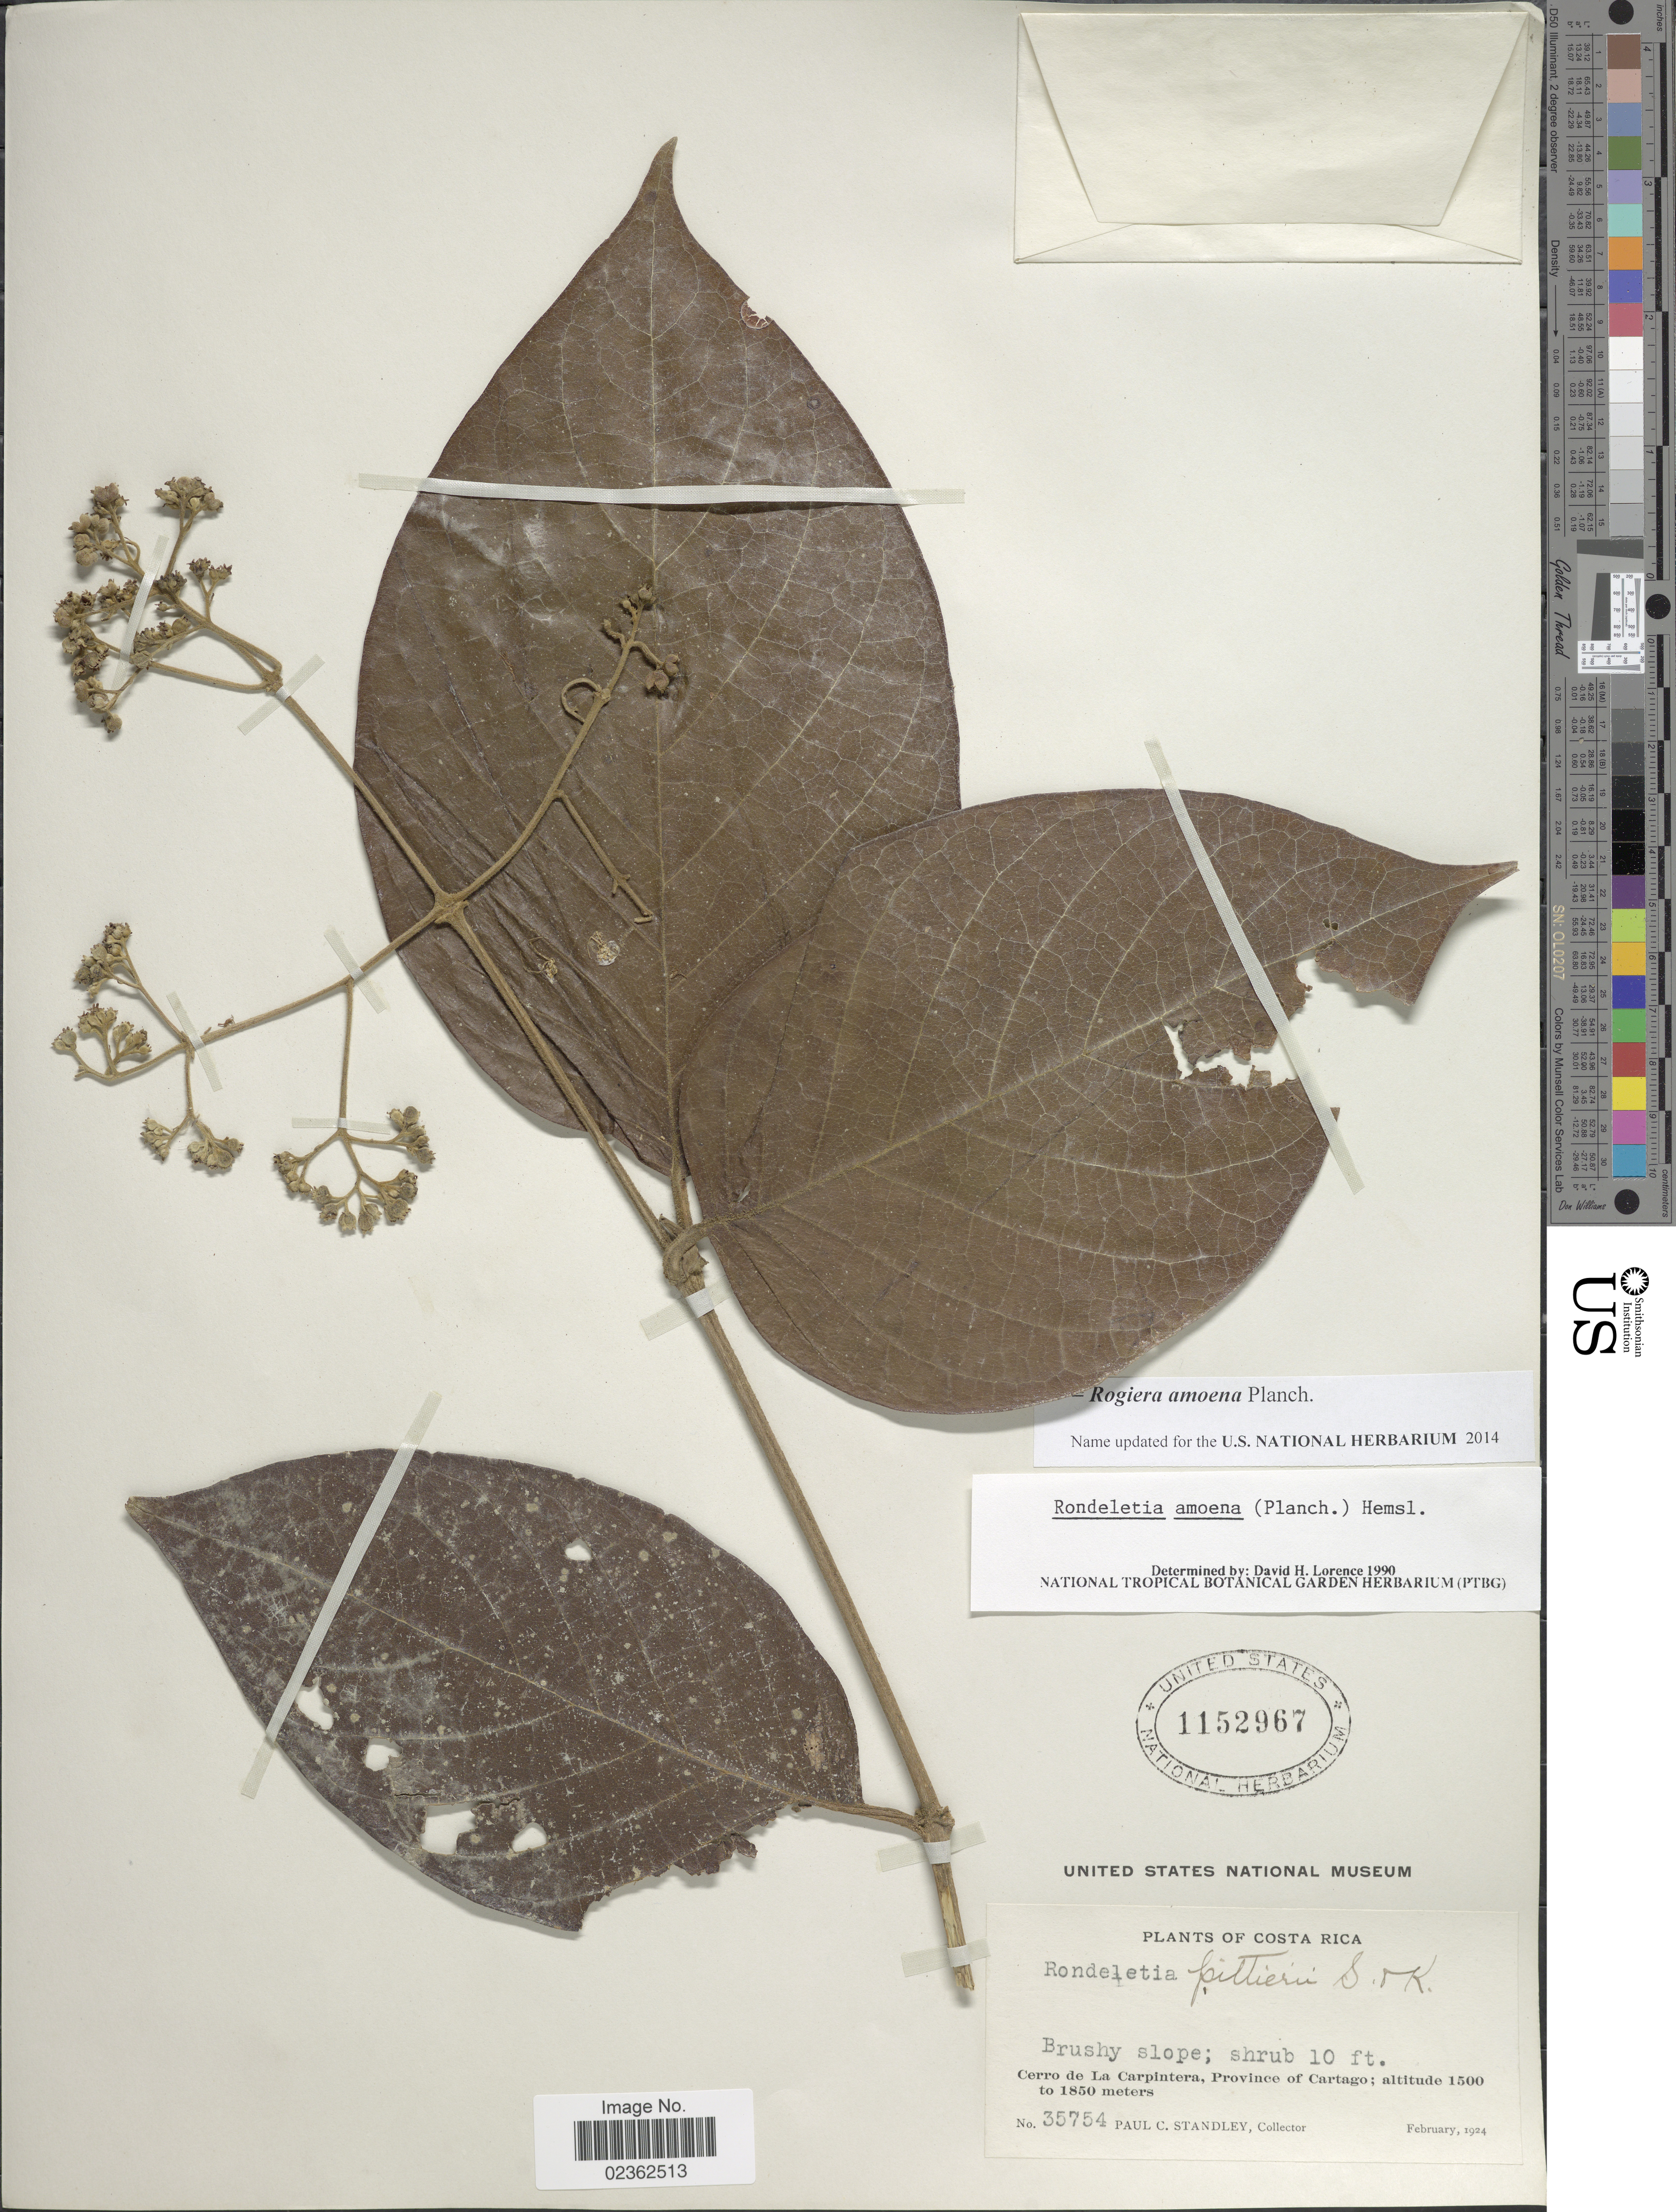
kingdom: Plantae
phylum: Tracheophyta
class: Magnoliopsida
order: Gentianales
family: Rubiaceae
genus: Rogiera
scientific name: Rogiera amoena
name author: Planch.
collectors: P. C. Standley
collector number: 35754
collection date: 1924-02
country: Costa Rica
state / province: Cartago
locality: Brushy slope, Cerro de La Carpintera.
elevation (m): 1500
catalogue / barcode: US 1152967